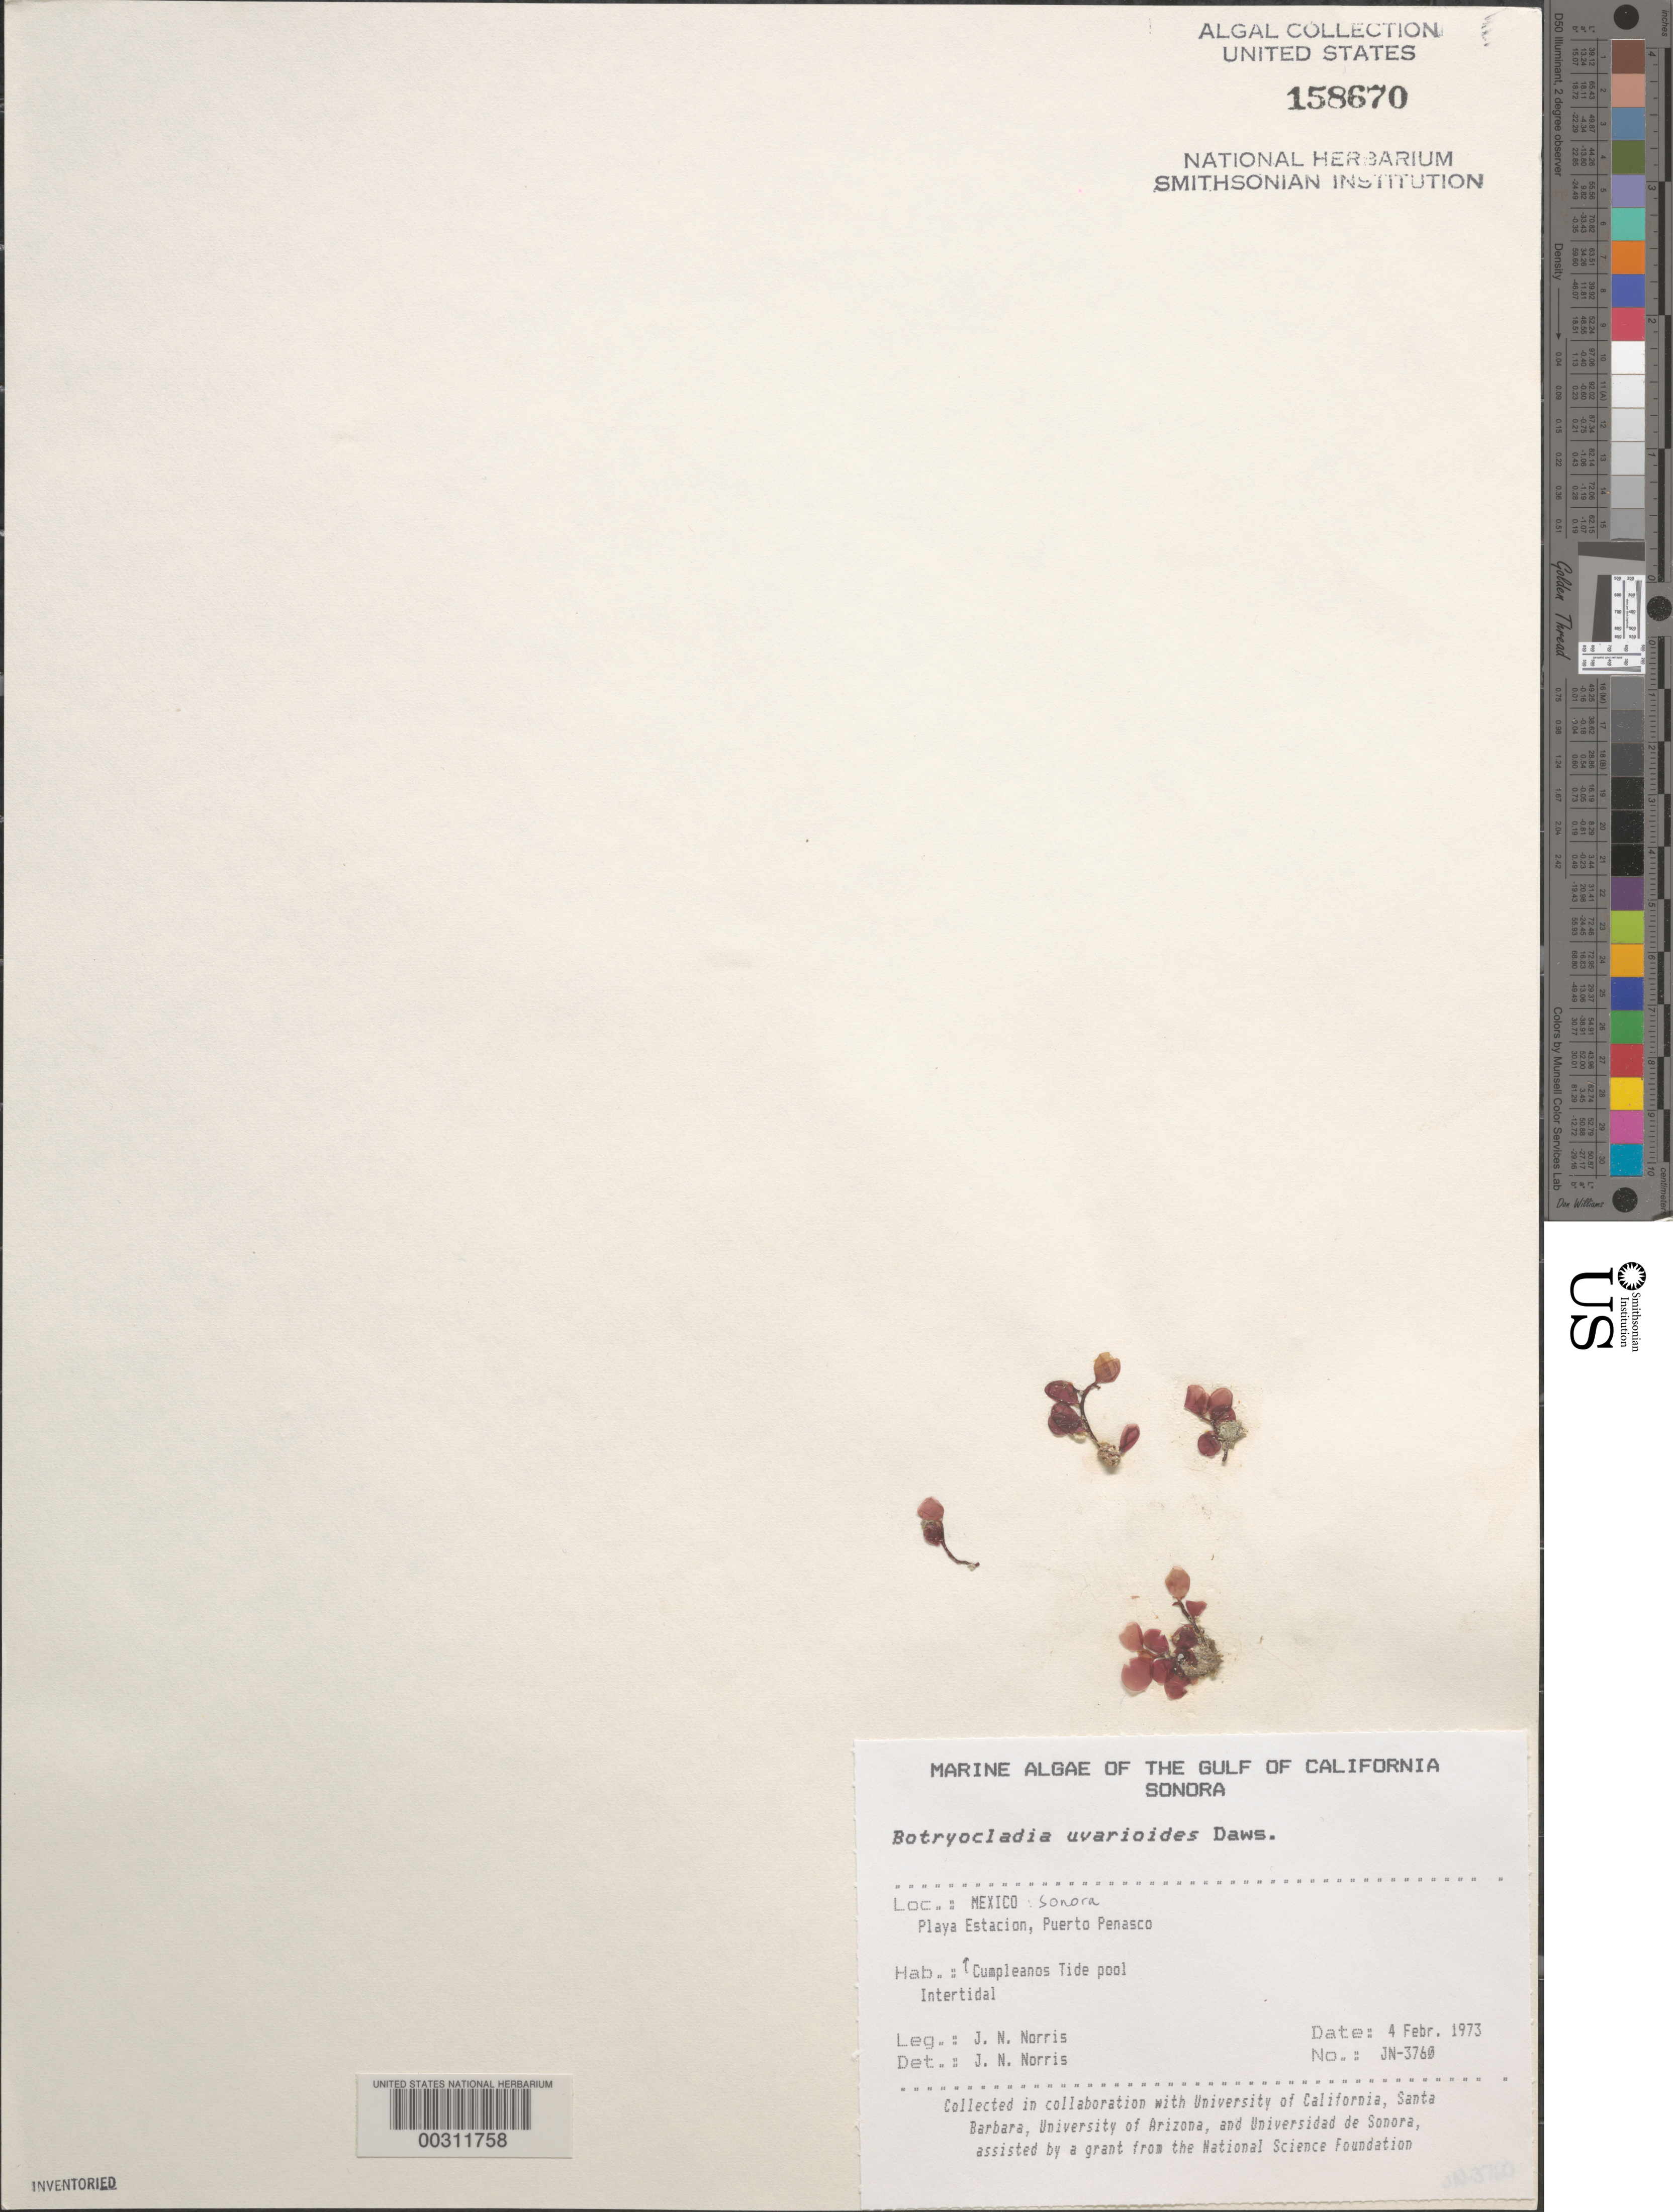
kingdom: Plantae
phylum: Rhodophyta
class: Florideophyceae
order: Rhodymeniales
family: Rhodymeniaceae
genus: Botryocladia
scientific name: Botryocladia uvarioides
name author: E.Y. Dawson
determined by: Norris, James N.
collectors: J. N. Norris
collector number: JN-3760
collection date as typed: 04 Feb 1973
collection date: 1973-02-04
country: Mexico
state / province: Sonora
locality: Playa Estacion, Puerto Penasco, Cumpleanos tide pool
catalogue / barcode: US 158670